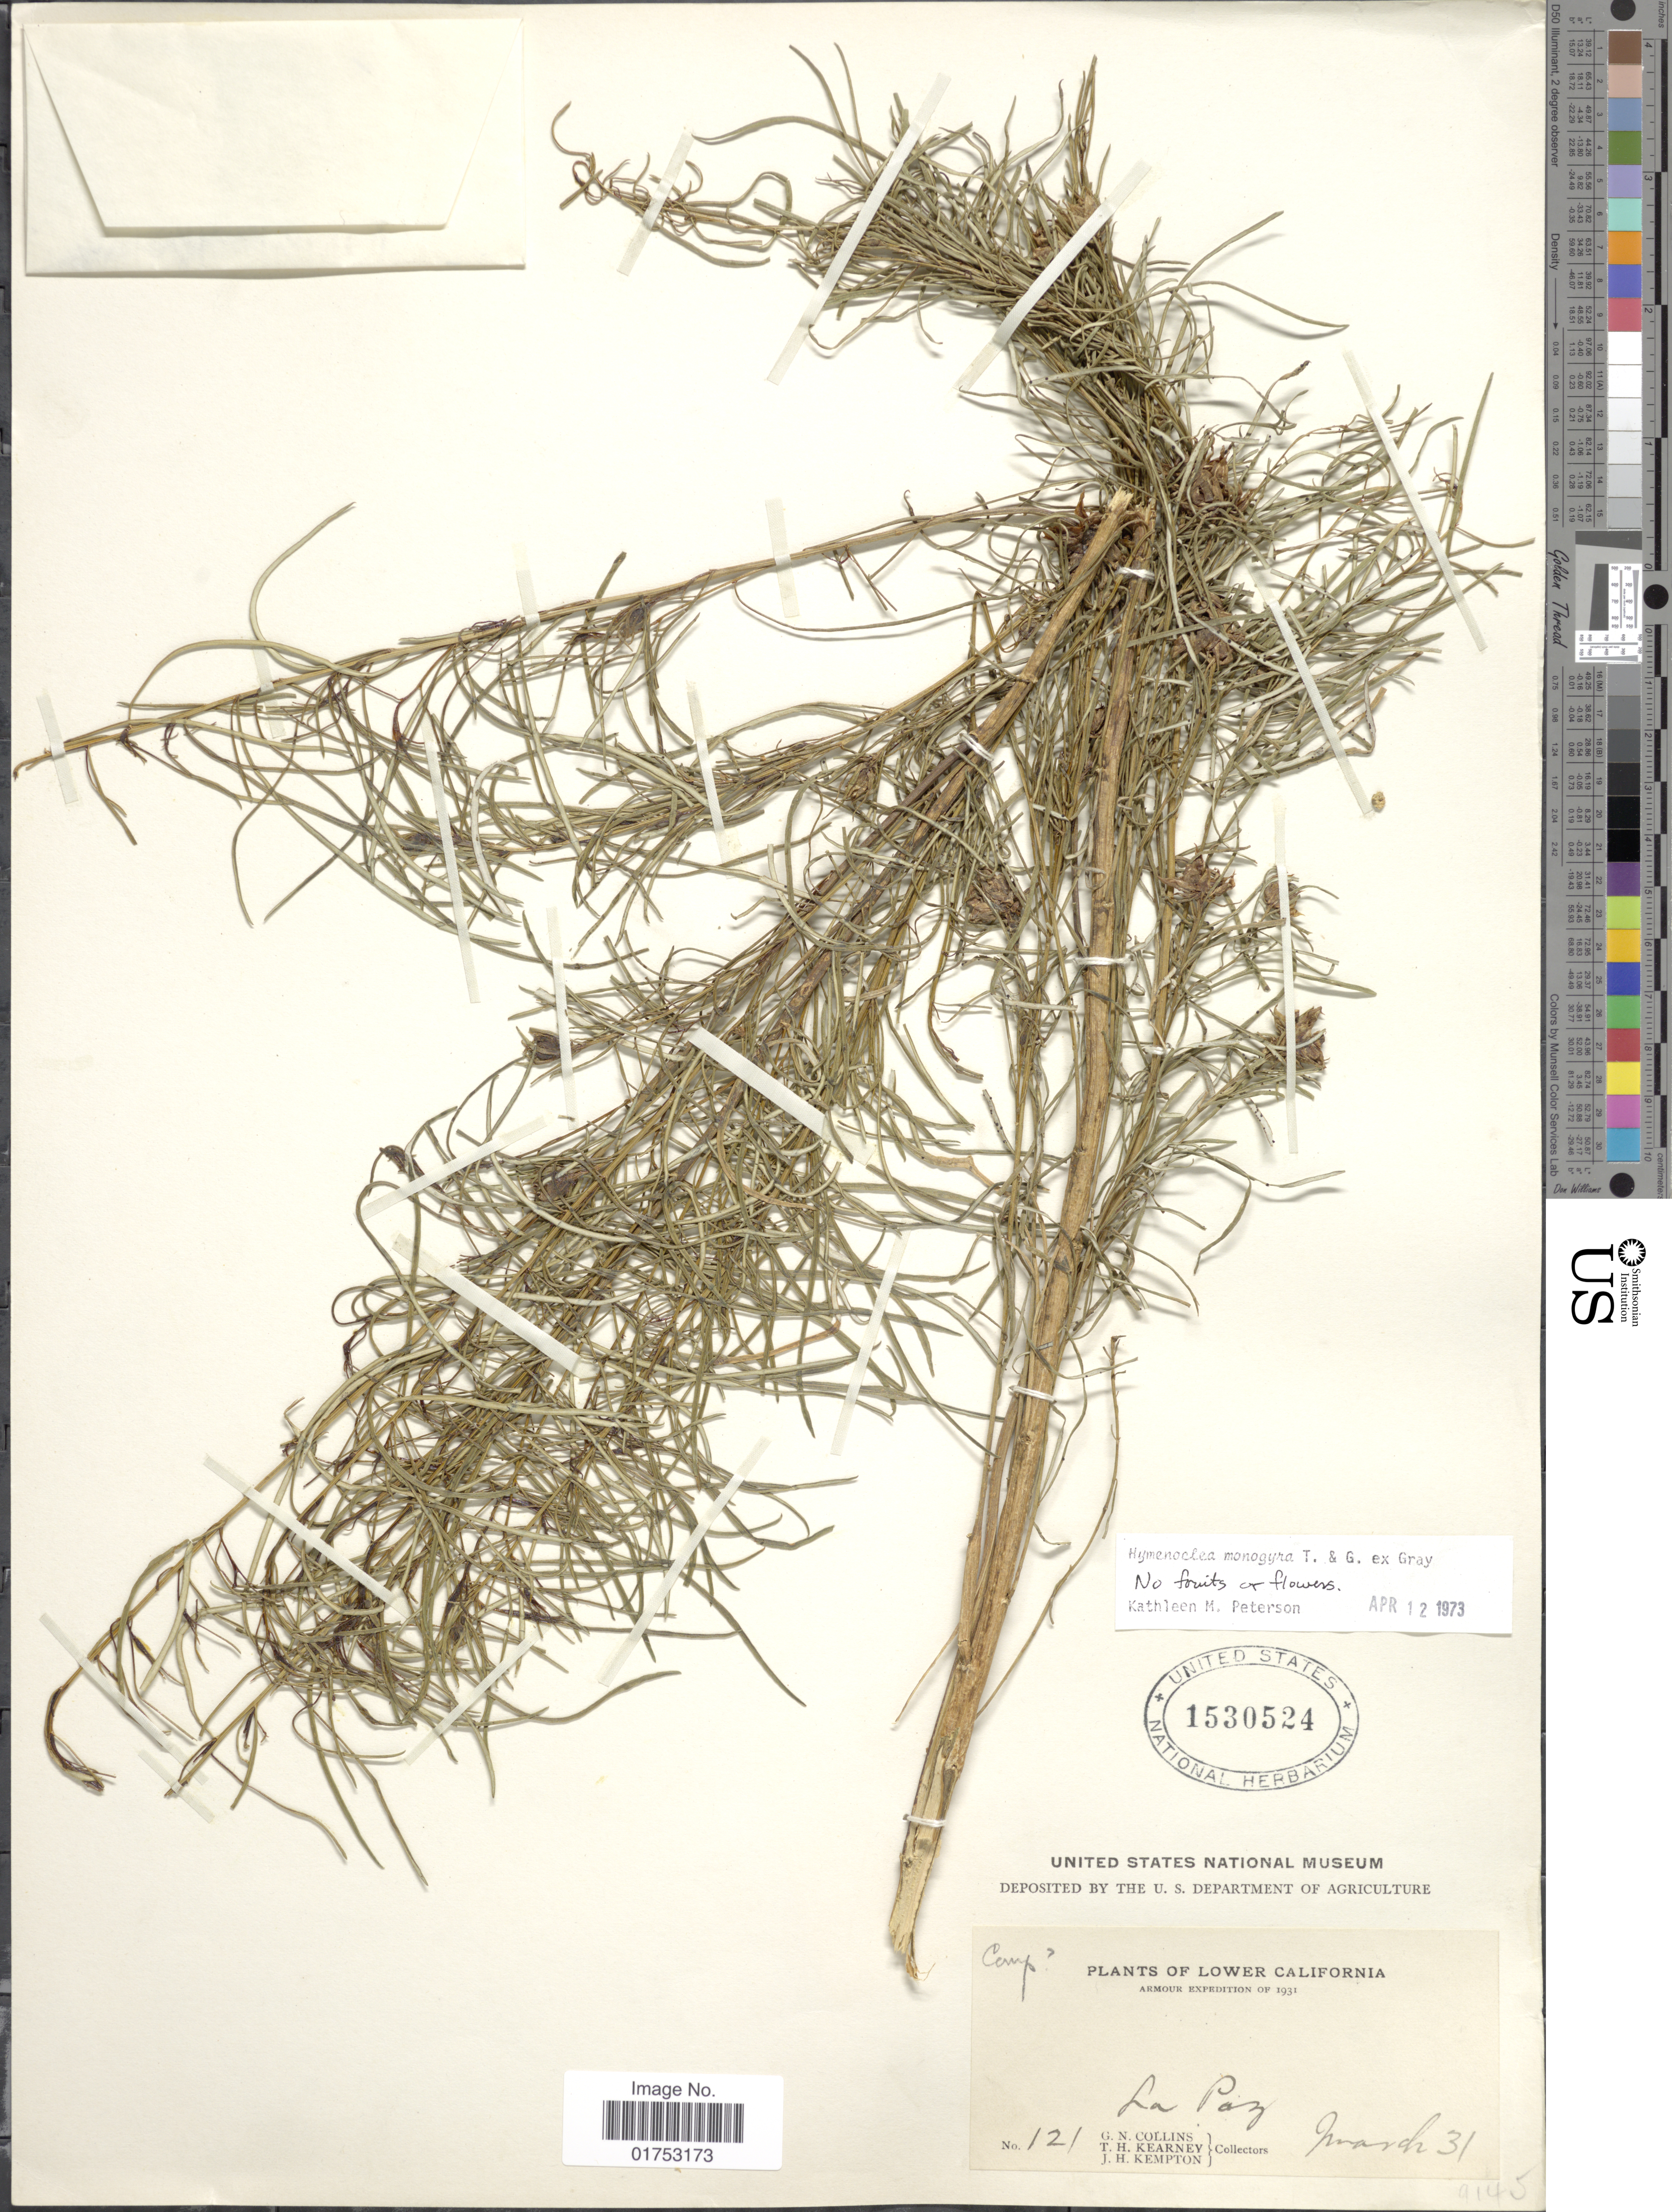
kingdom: Plantae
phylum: Tracheophyta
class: Magnoliopsida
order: Asterales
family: Asteraceae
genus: Hymenoclea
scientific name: Hymenoclea monogyra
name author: Torr. & A. Gray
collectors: G. Collins, T. H. Kearney & J. H. Kempton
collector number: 121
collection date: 1931-03-31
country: Mexico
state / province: Baja California Sur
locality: Lower California, La Paz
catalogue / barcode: US 1530524